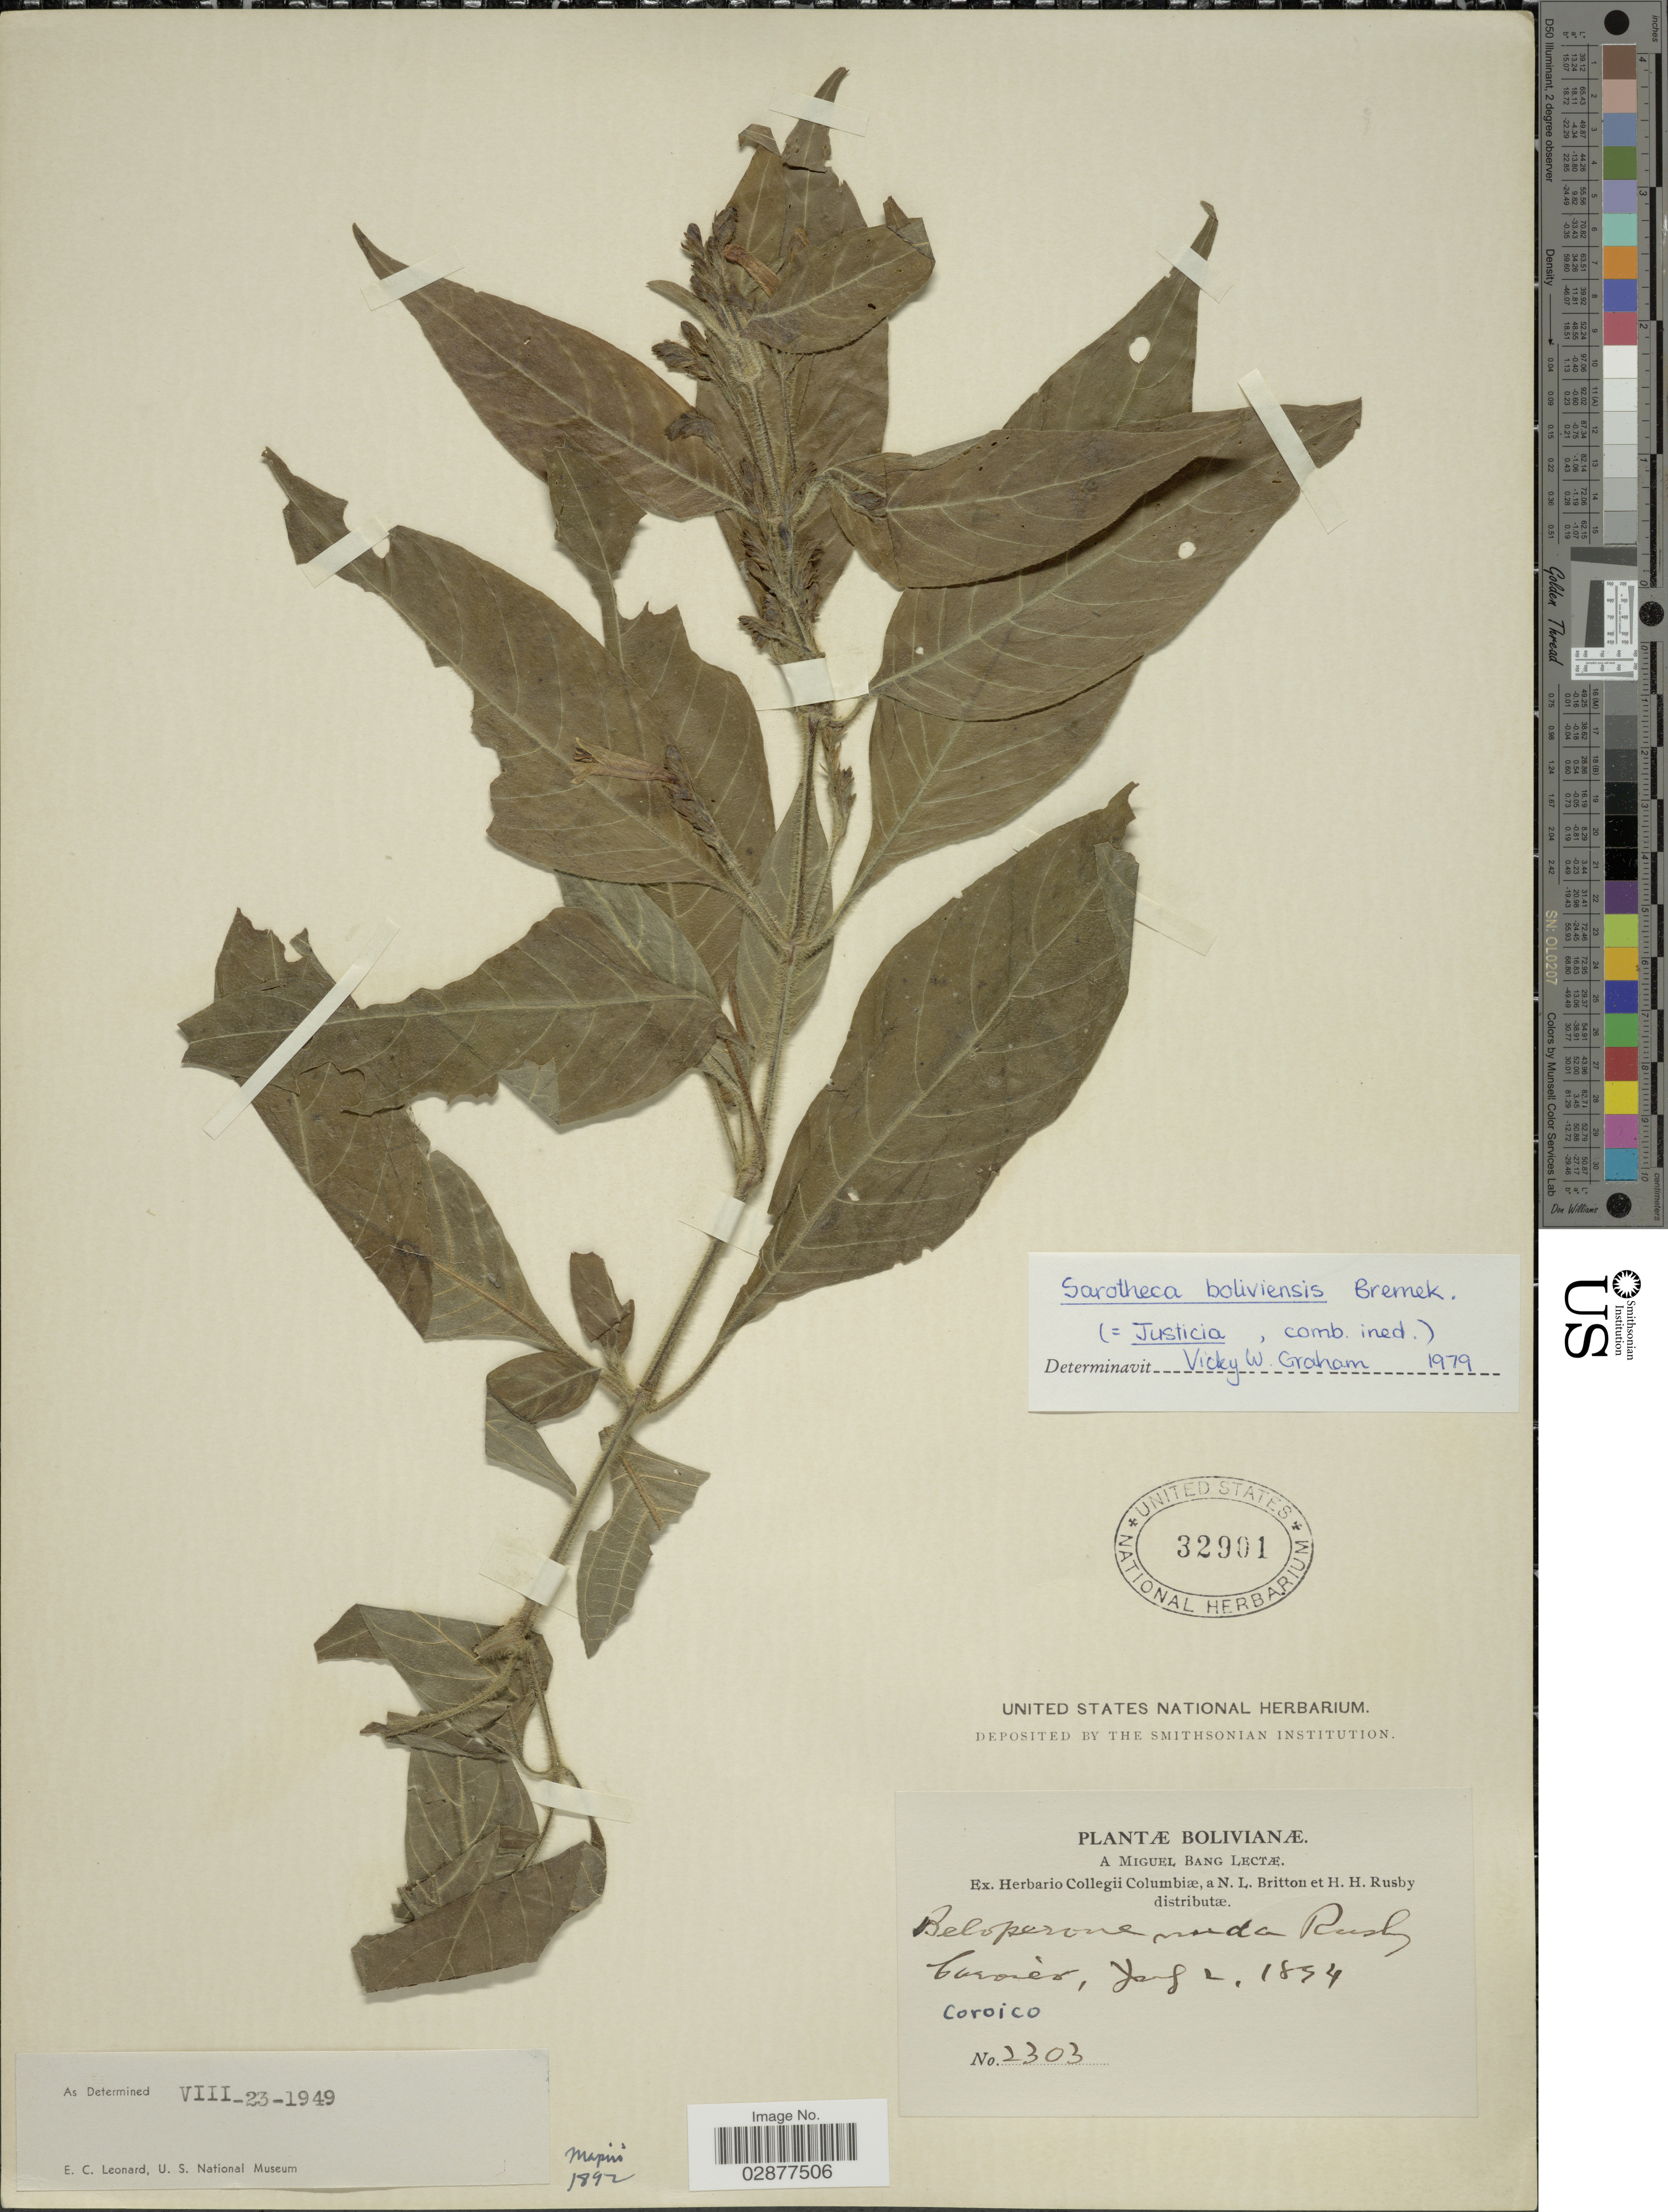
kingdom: Plantae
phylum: Tracheophyta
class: Magnoliopsida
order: Lamiales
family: Acanthaceae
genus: Justicia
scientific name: Justicia boliviensis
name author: (Bremek.) V.A.W. Graham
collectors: M. Bang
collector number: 2303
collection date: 1894-07-02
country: Bolivia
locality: Coroico.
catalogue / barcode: US 32901